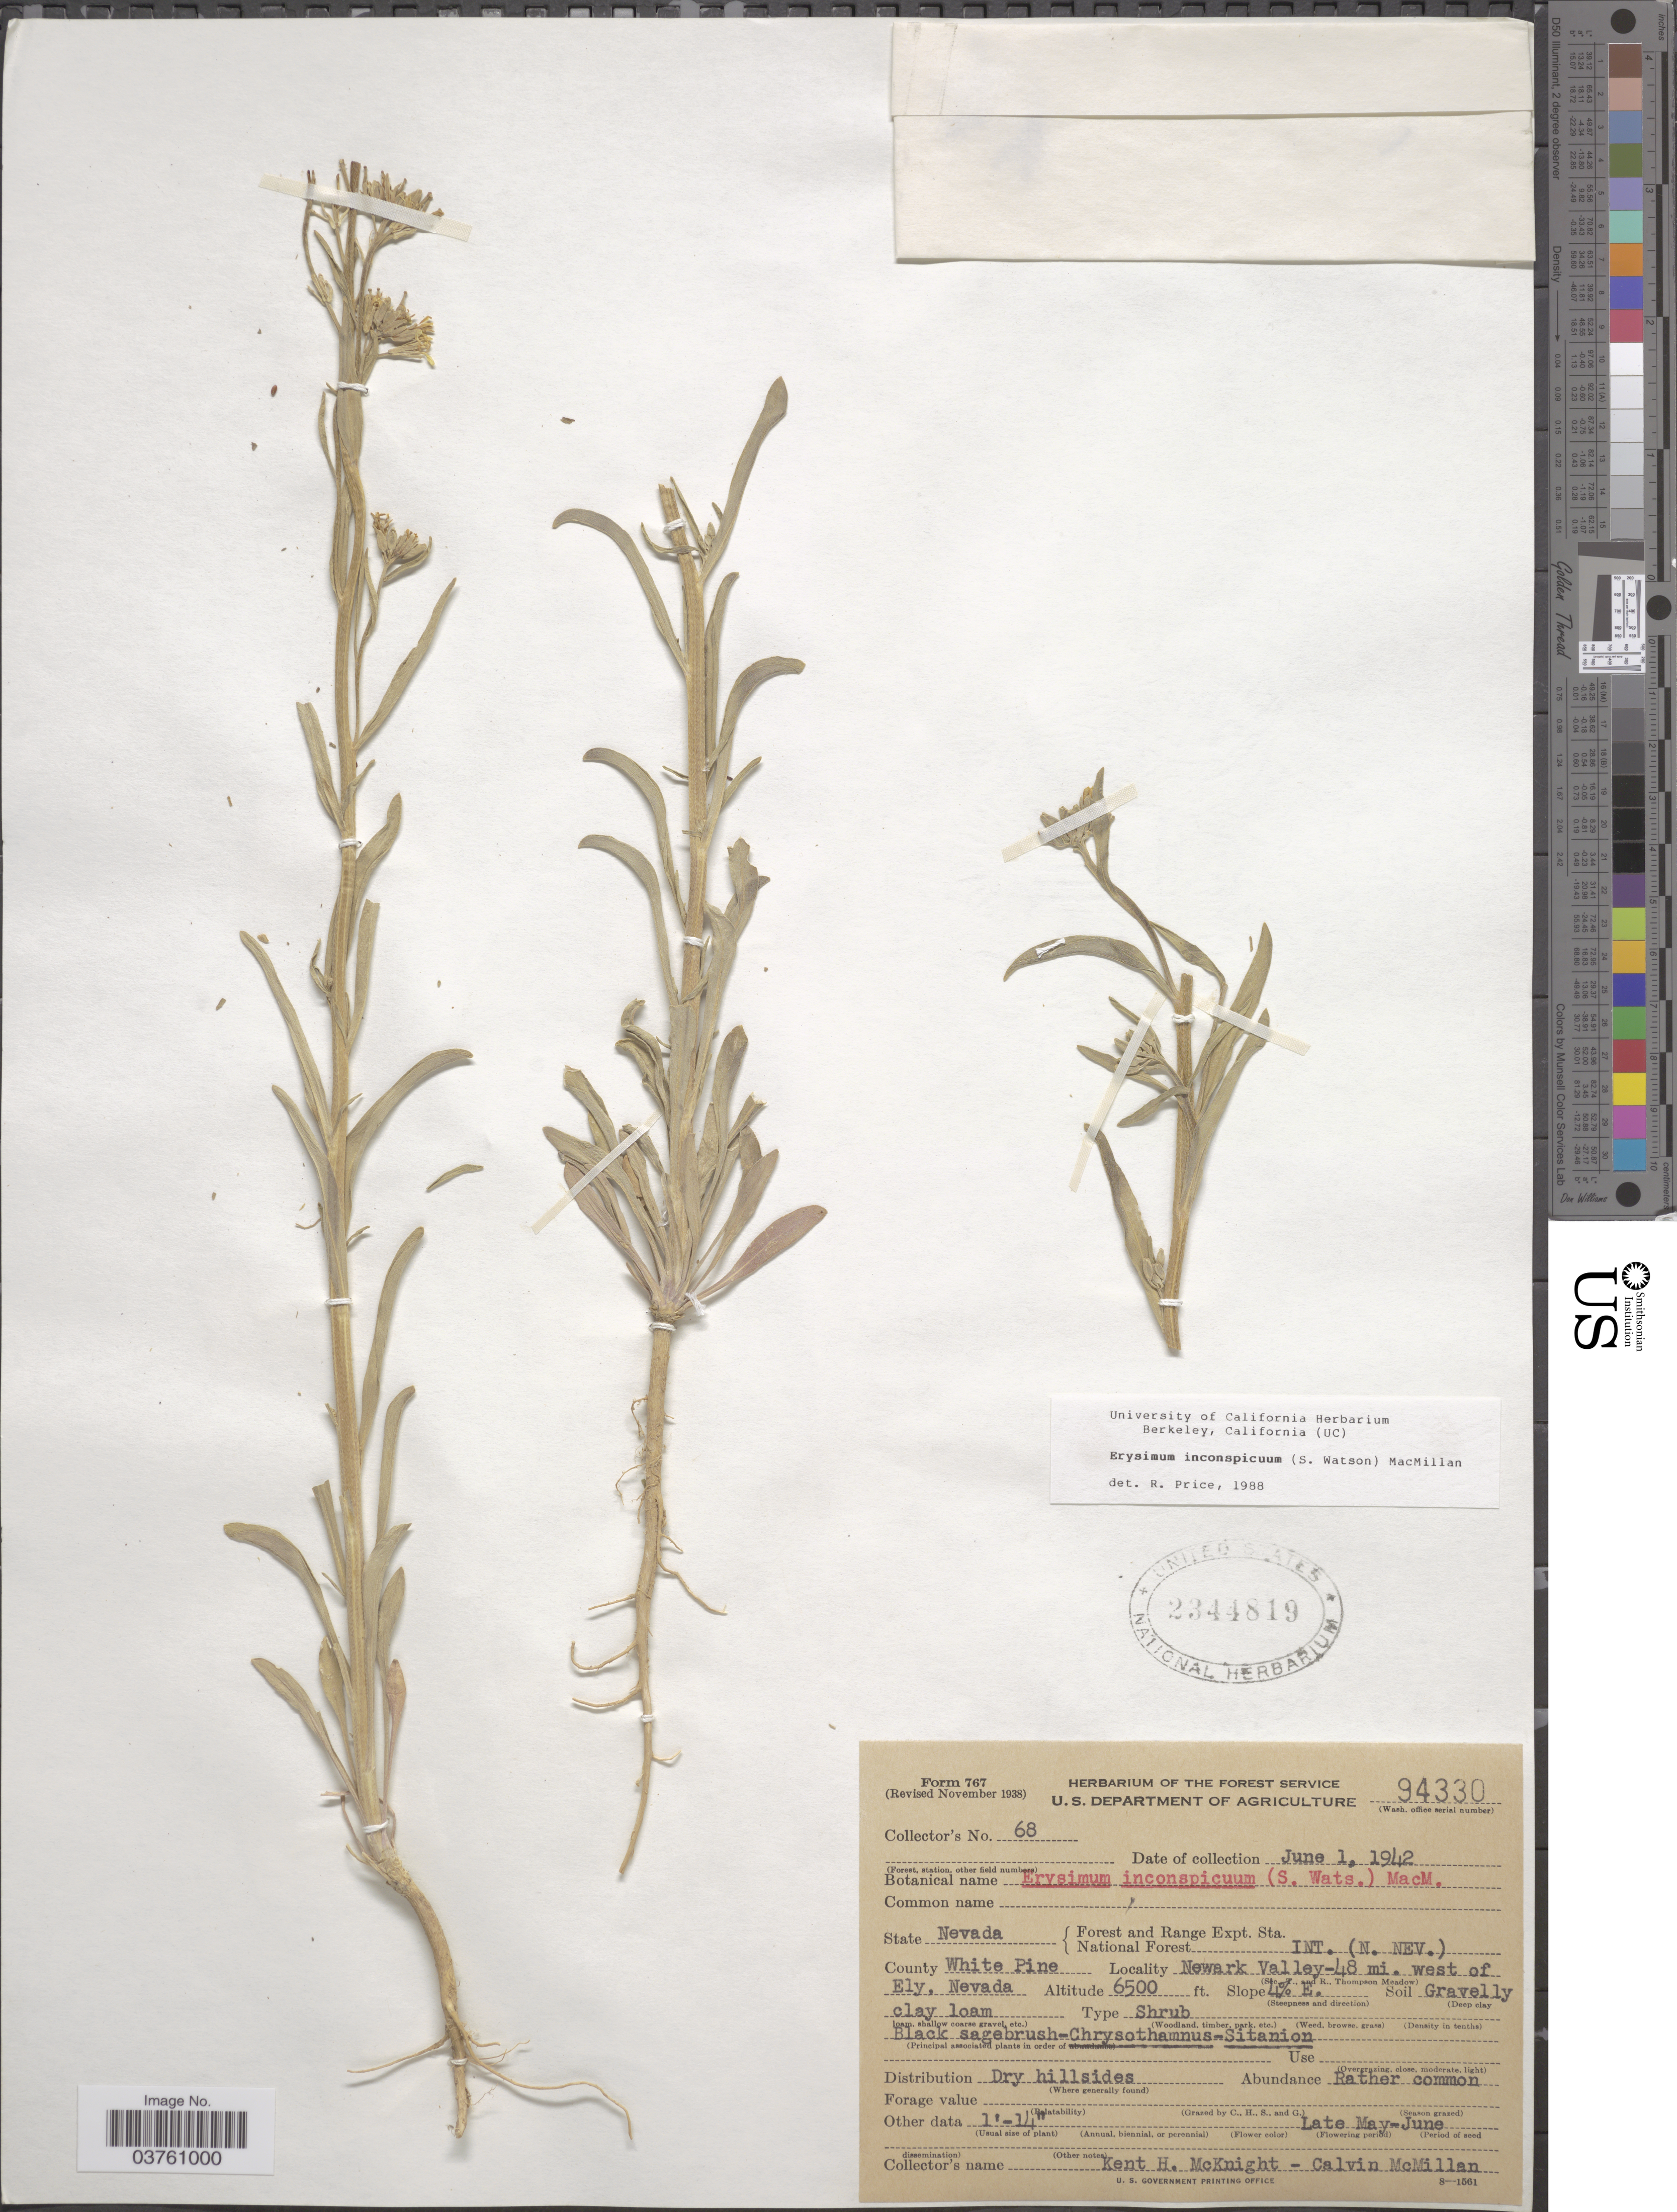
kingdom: Plantae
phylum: Tracheophyta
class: Magnoliopsida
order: Brassicales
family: Brassicaceae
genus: Erysimum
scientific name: Erysimum inconspicuum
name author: (S. Watson) MacMill.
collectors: K. McKnight & C. McMillan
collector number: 68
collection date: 1942-06-01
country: United States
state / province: Nevada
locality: Forest and Range Expt. Sta. National Forest Int. (N. Nev). White Pine County. Newark Valley - 48 mi. wet of Ely.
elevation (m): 1981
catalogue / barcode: US 2344819